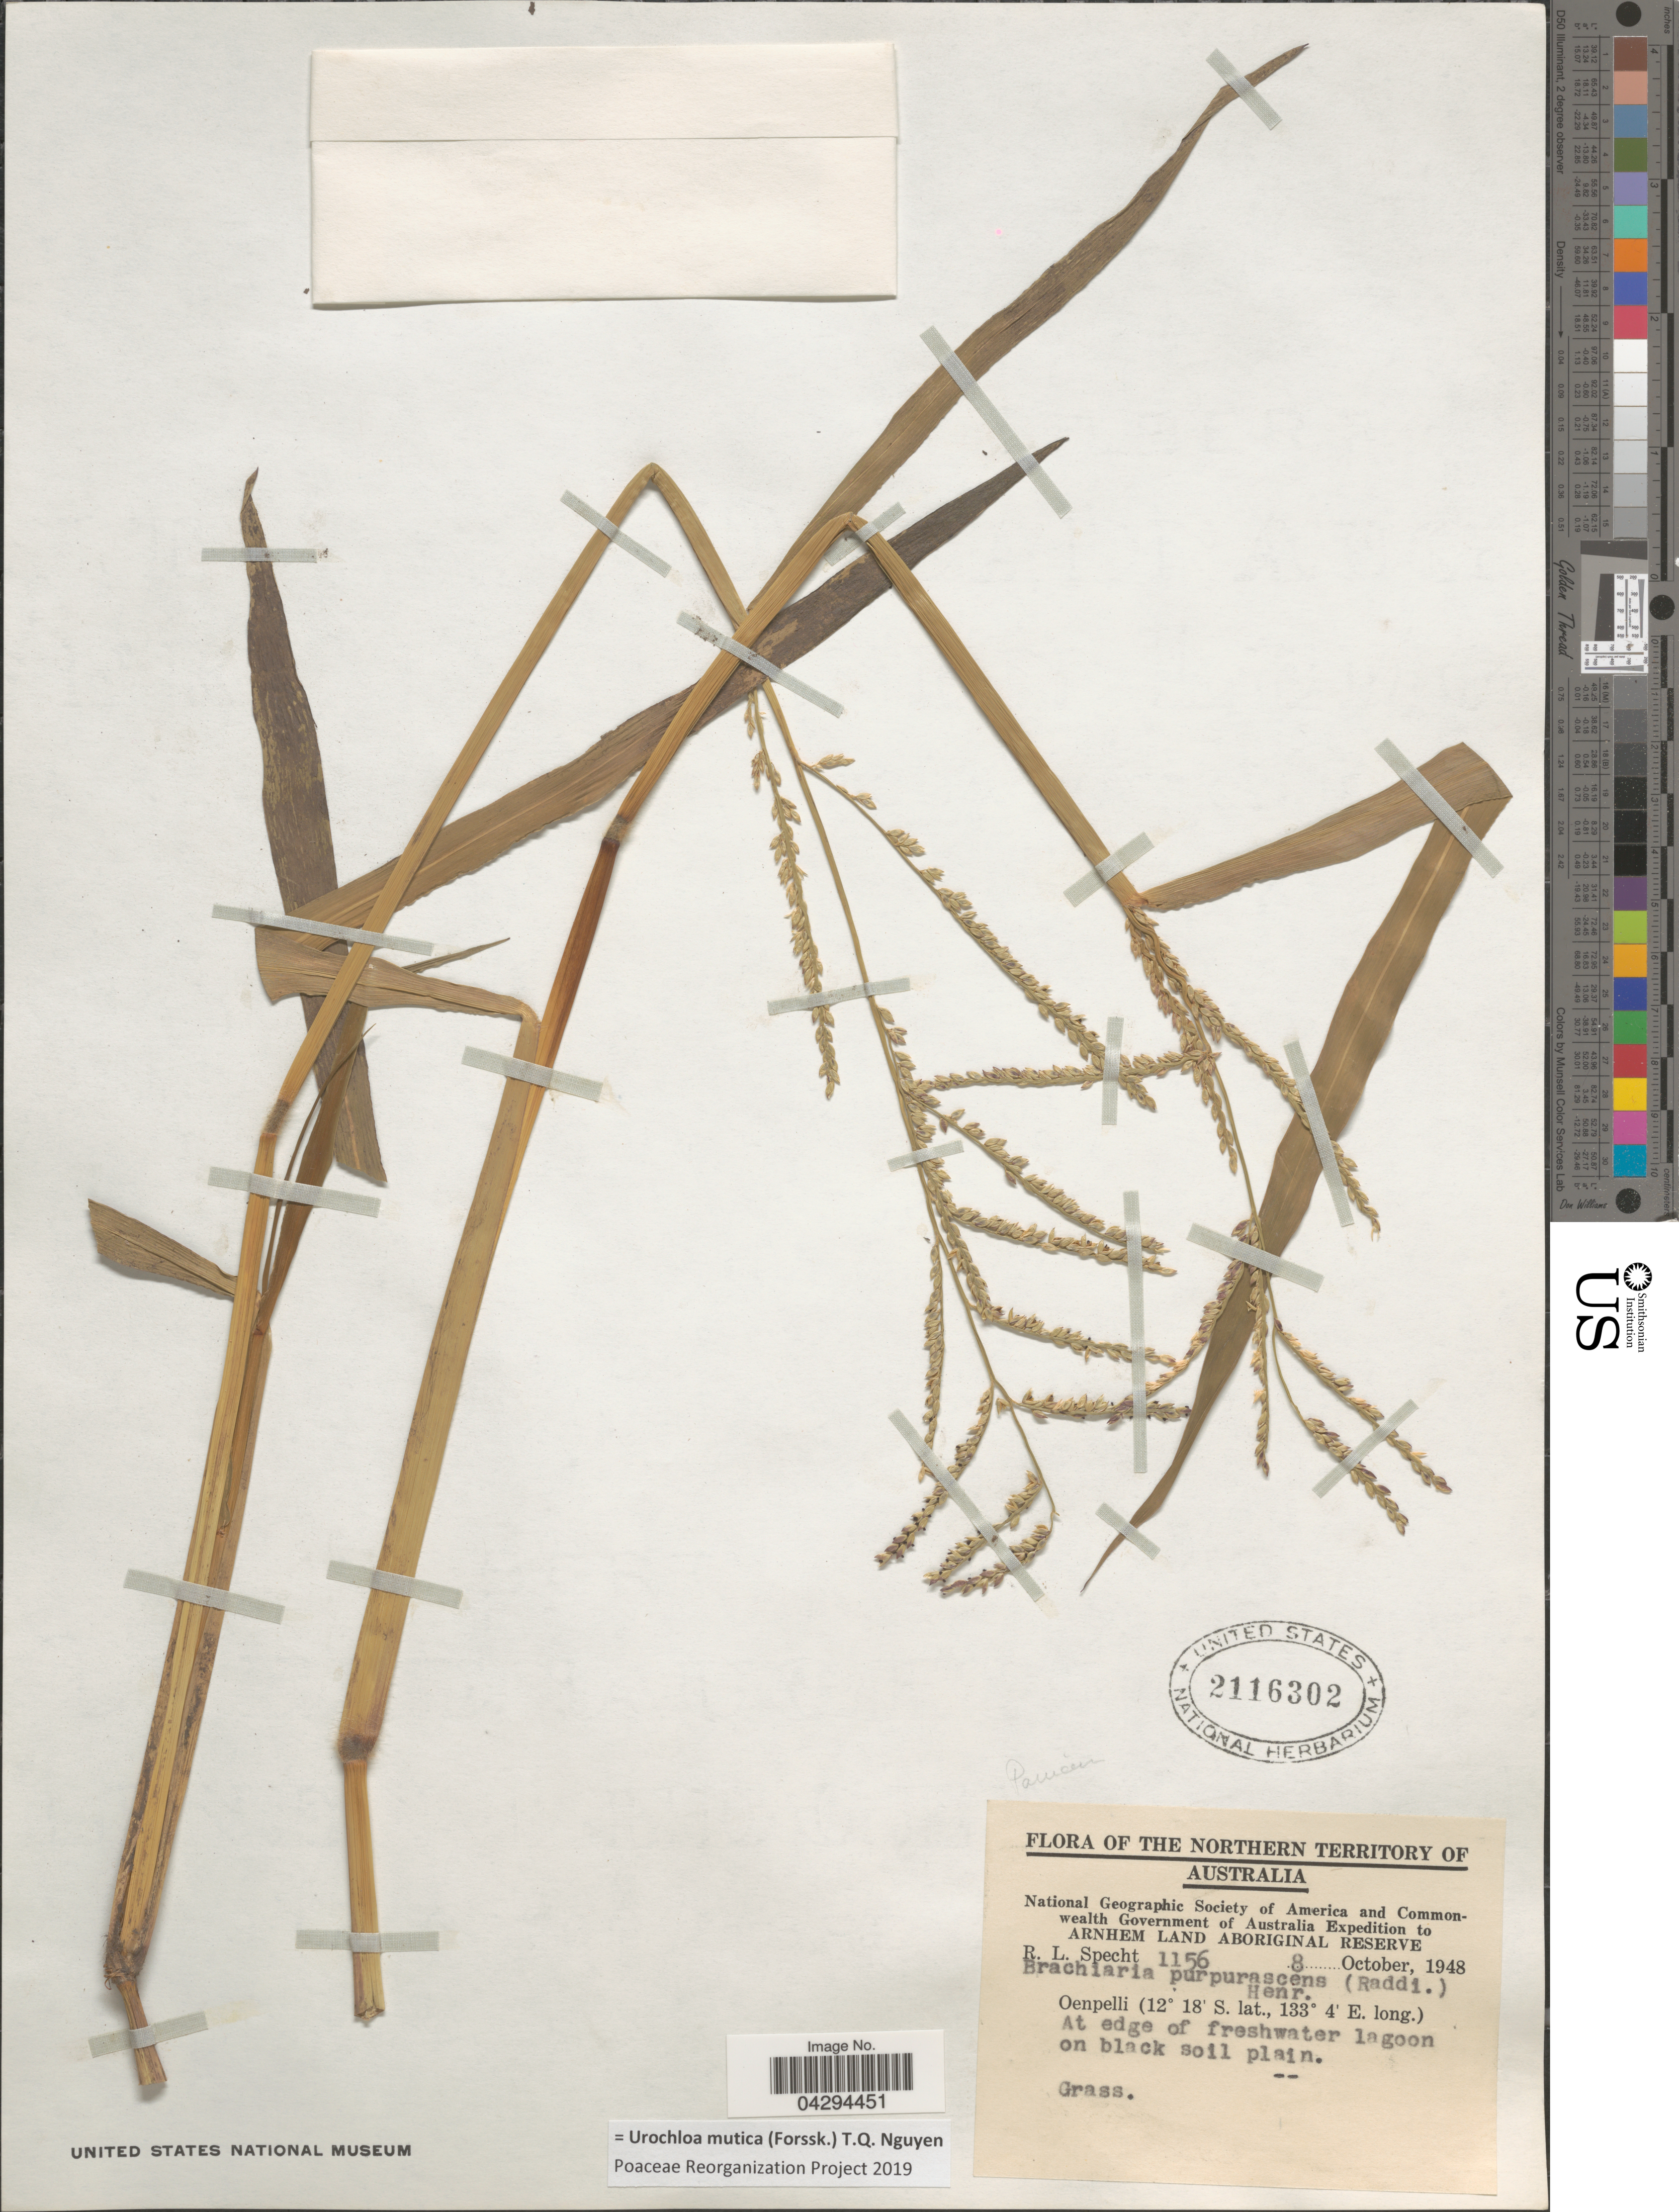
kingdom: Plantae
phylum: Tracheophyta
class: Liliopsida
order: Poales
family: Poaceae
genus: Urochloa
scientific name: Urochloa mutica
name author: (Forssk.) T.Q. Nguyen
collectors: R. L. Specht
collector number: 1156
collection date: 1948-10-08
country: Australia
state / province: Northern Territory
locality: National Geographic Society of America and Commonwealth Government of Australia Expedition to Arnhem Land Aboriginal Reserve. Oenpelli. At edge of freshwater lagoon.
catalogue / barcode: US 2116302